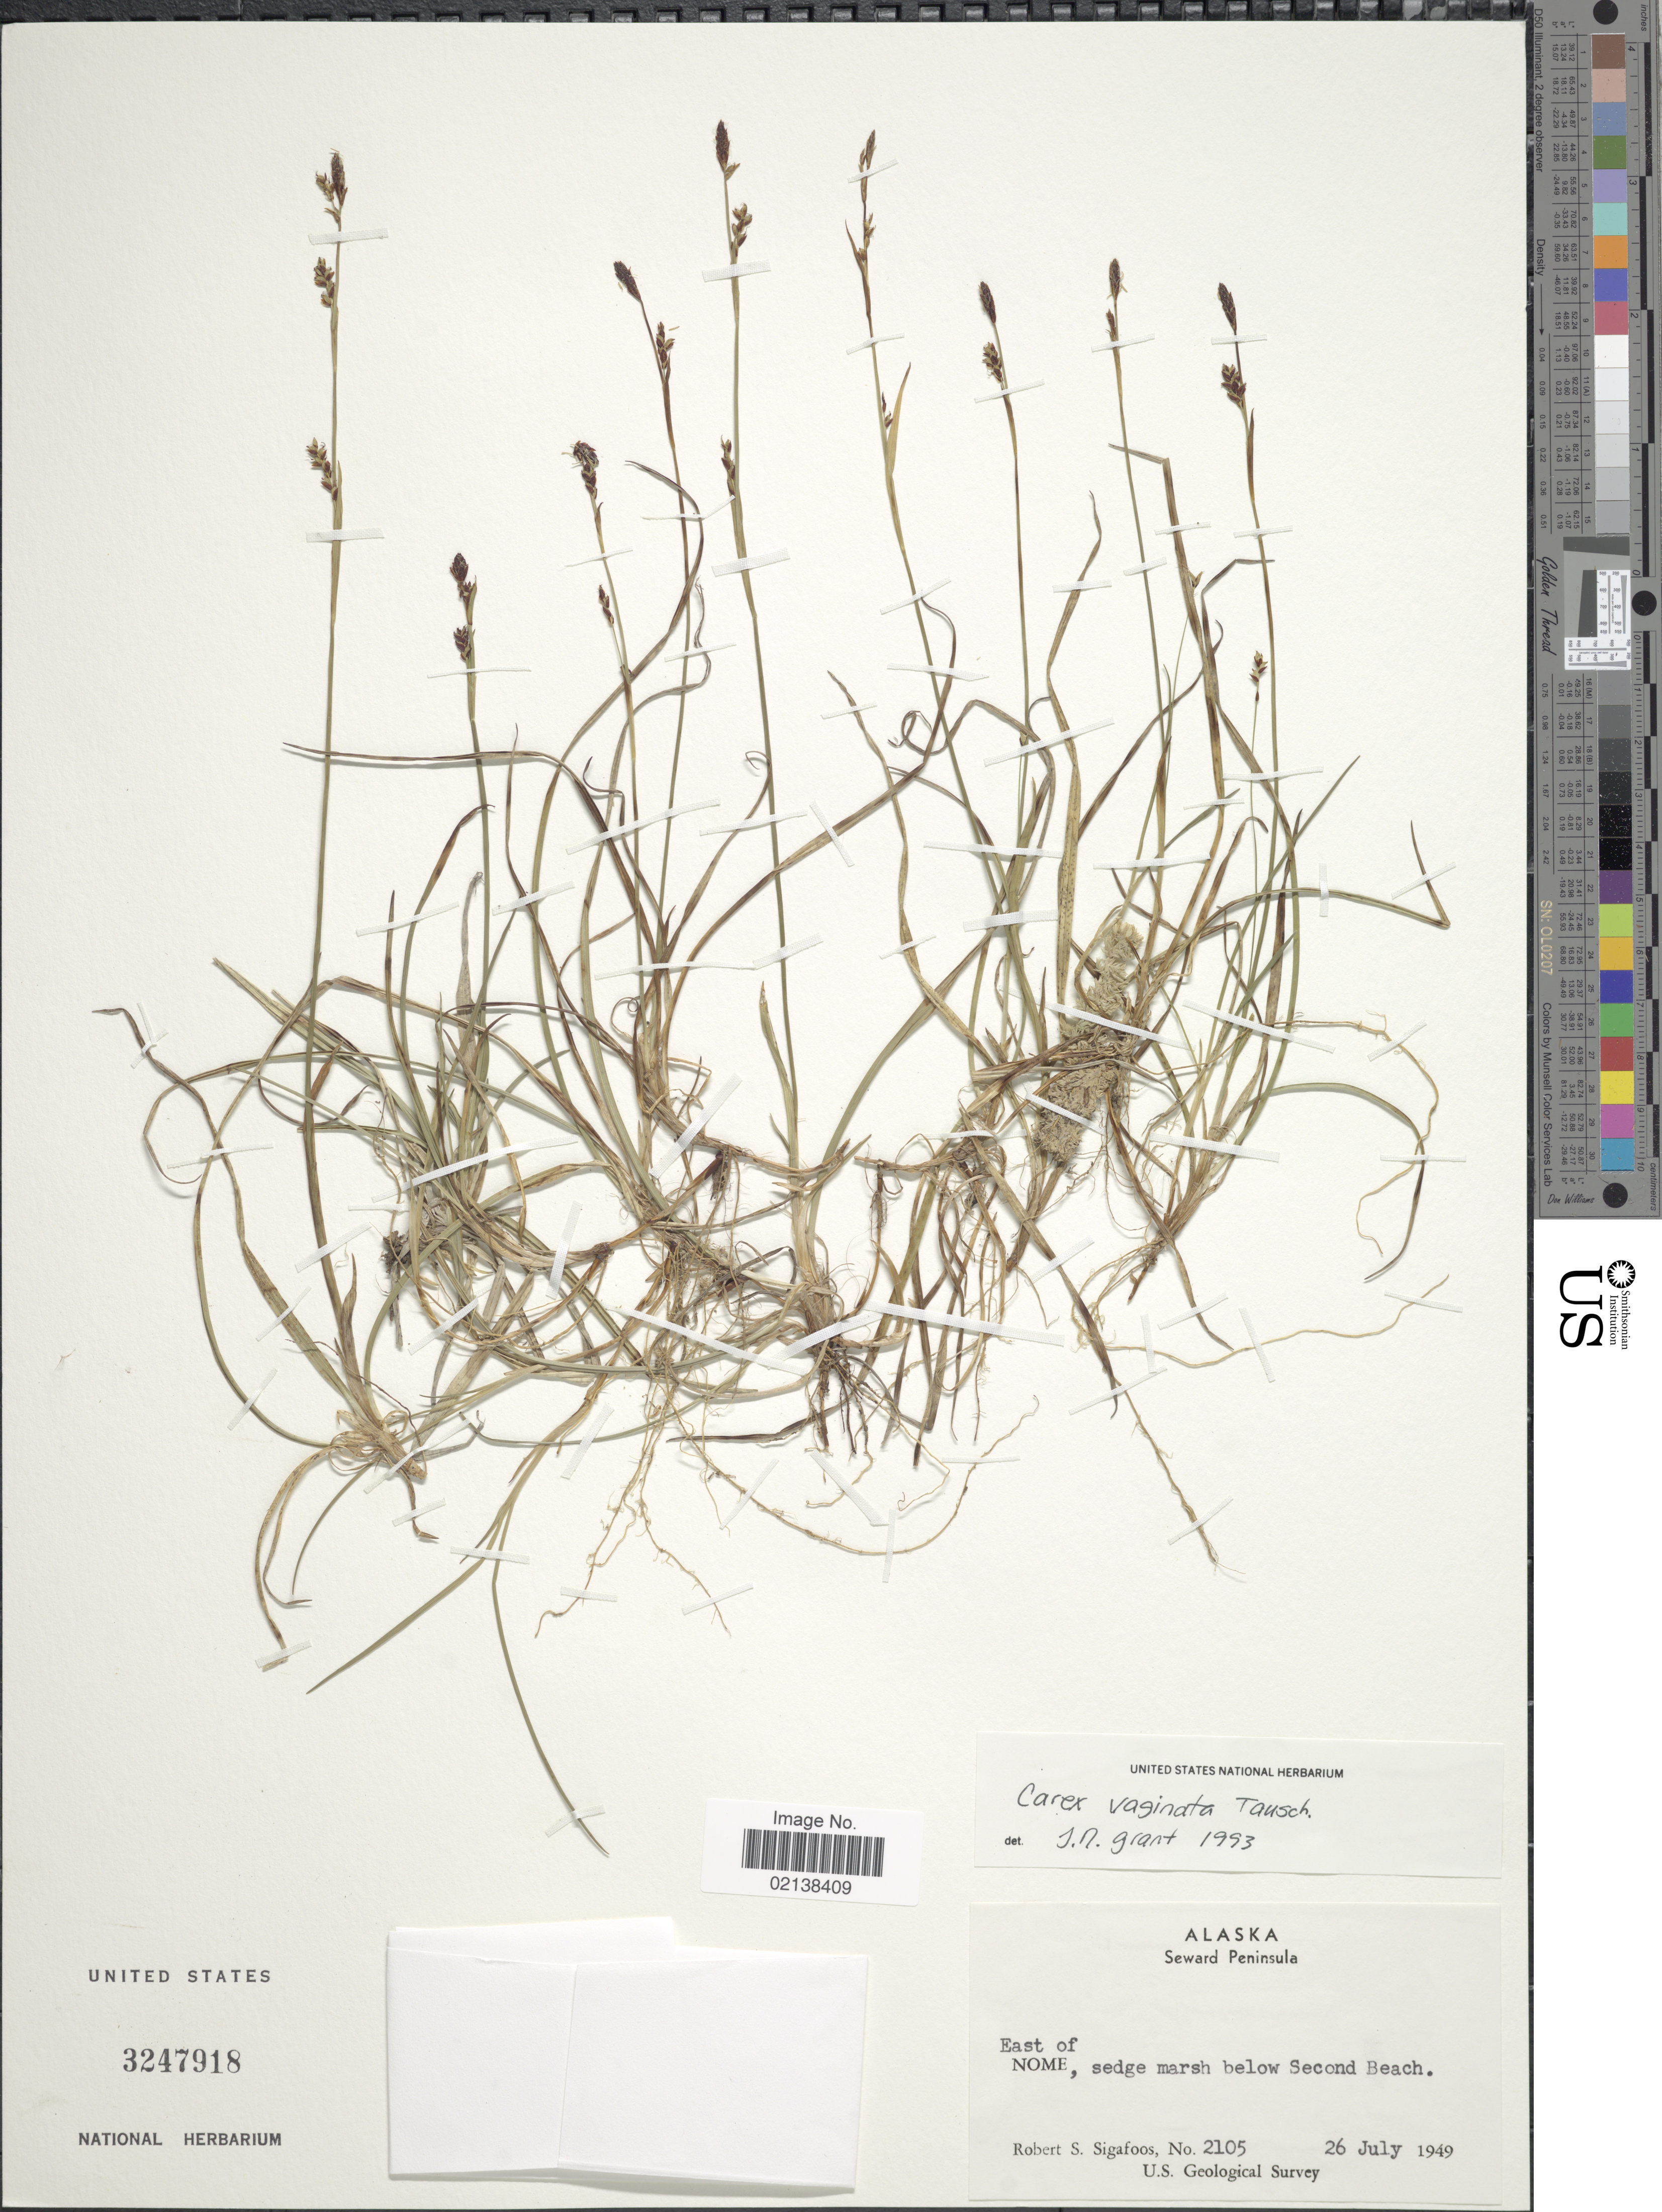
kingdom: Plantae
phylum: Tracheophyta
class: Liliopsida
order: Poales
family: Cyperaceae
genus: Carex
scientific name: Carex vaginata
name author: Tausch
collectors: R. Sigafoos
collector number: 2105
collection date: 1949-07-26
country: United States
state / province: Alaska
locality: East of Nome, sedge marsh below Second Beach, Seward Peninsula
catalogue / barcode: US 3247918